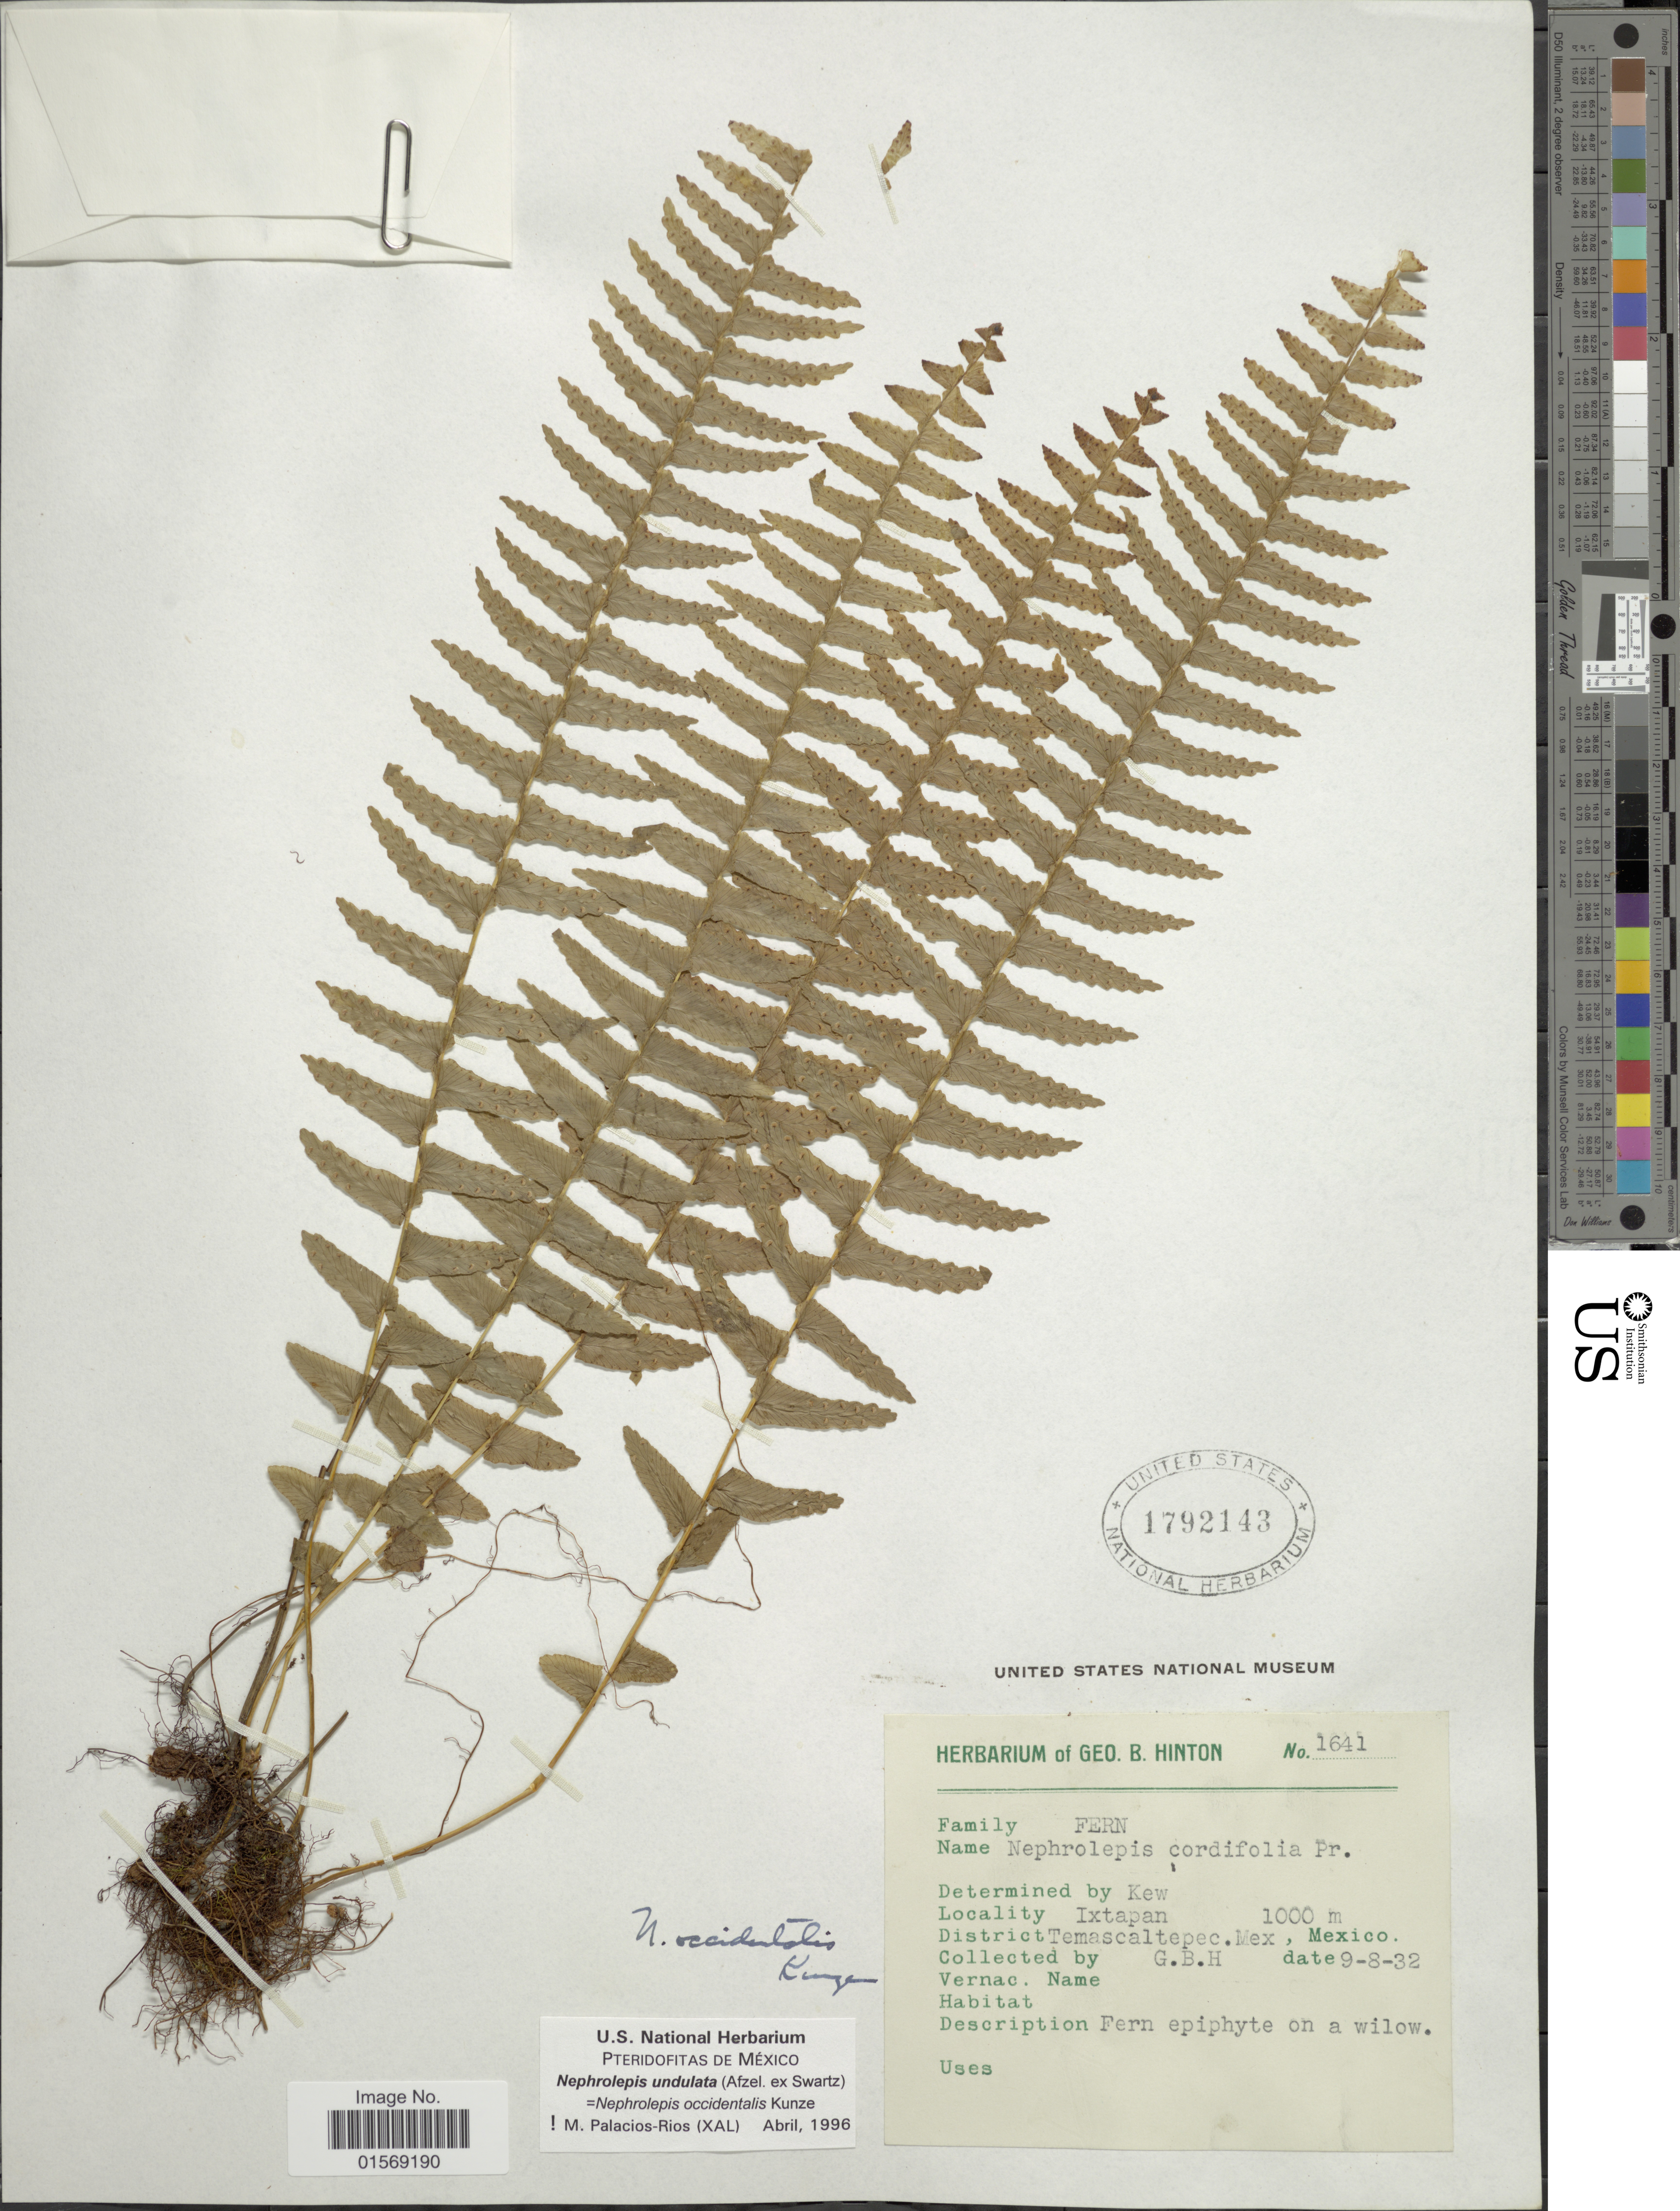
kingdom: Plantae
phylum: Tracheophyta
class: Polypodiopsida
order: Polypodiales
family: Nephrolepidaceae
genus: Nephrolepis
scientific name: Nephrolepis undulata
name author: J. Sm.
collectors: G. B. Hinton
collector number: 1641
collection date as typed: Transcribed d/m/y: 9/8/32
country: Mexico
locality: DistrictTemascaltepec, Mexico. Ixtapan.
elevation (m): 1000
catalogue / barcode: US 1792143